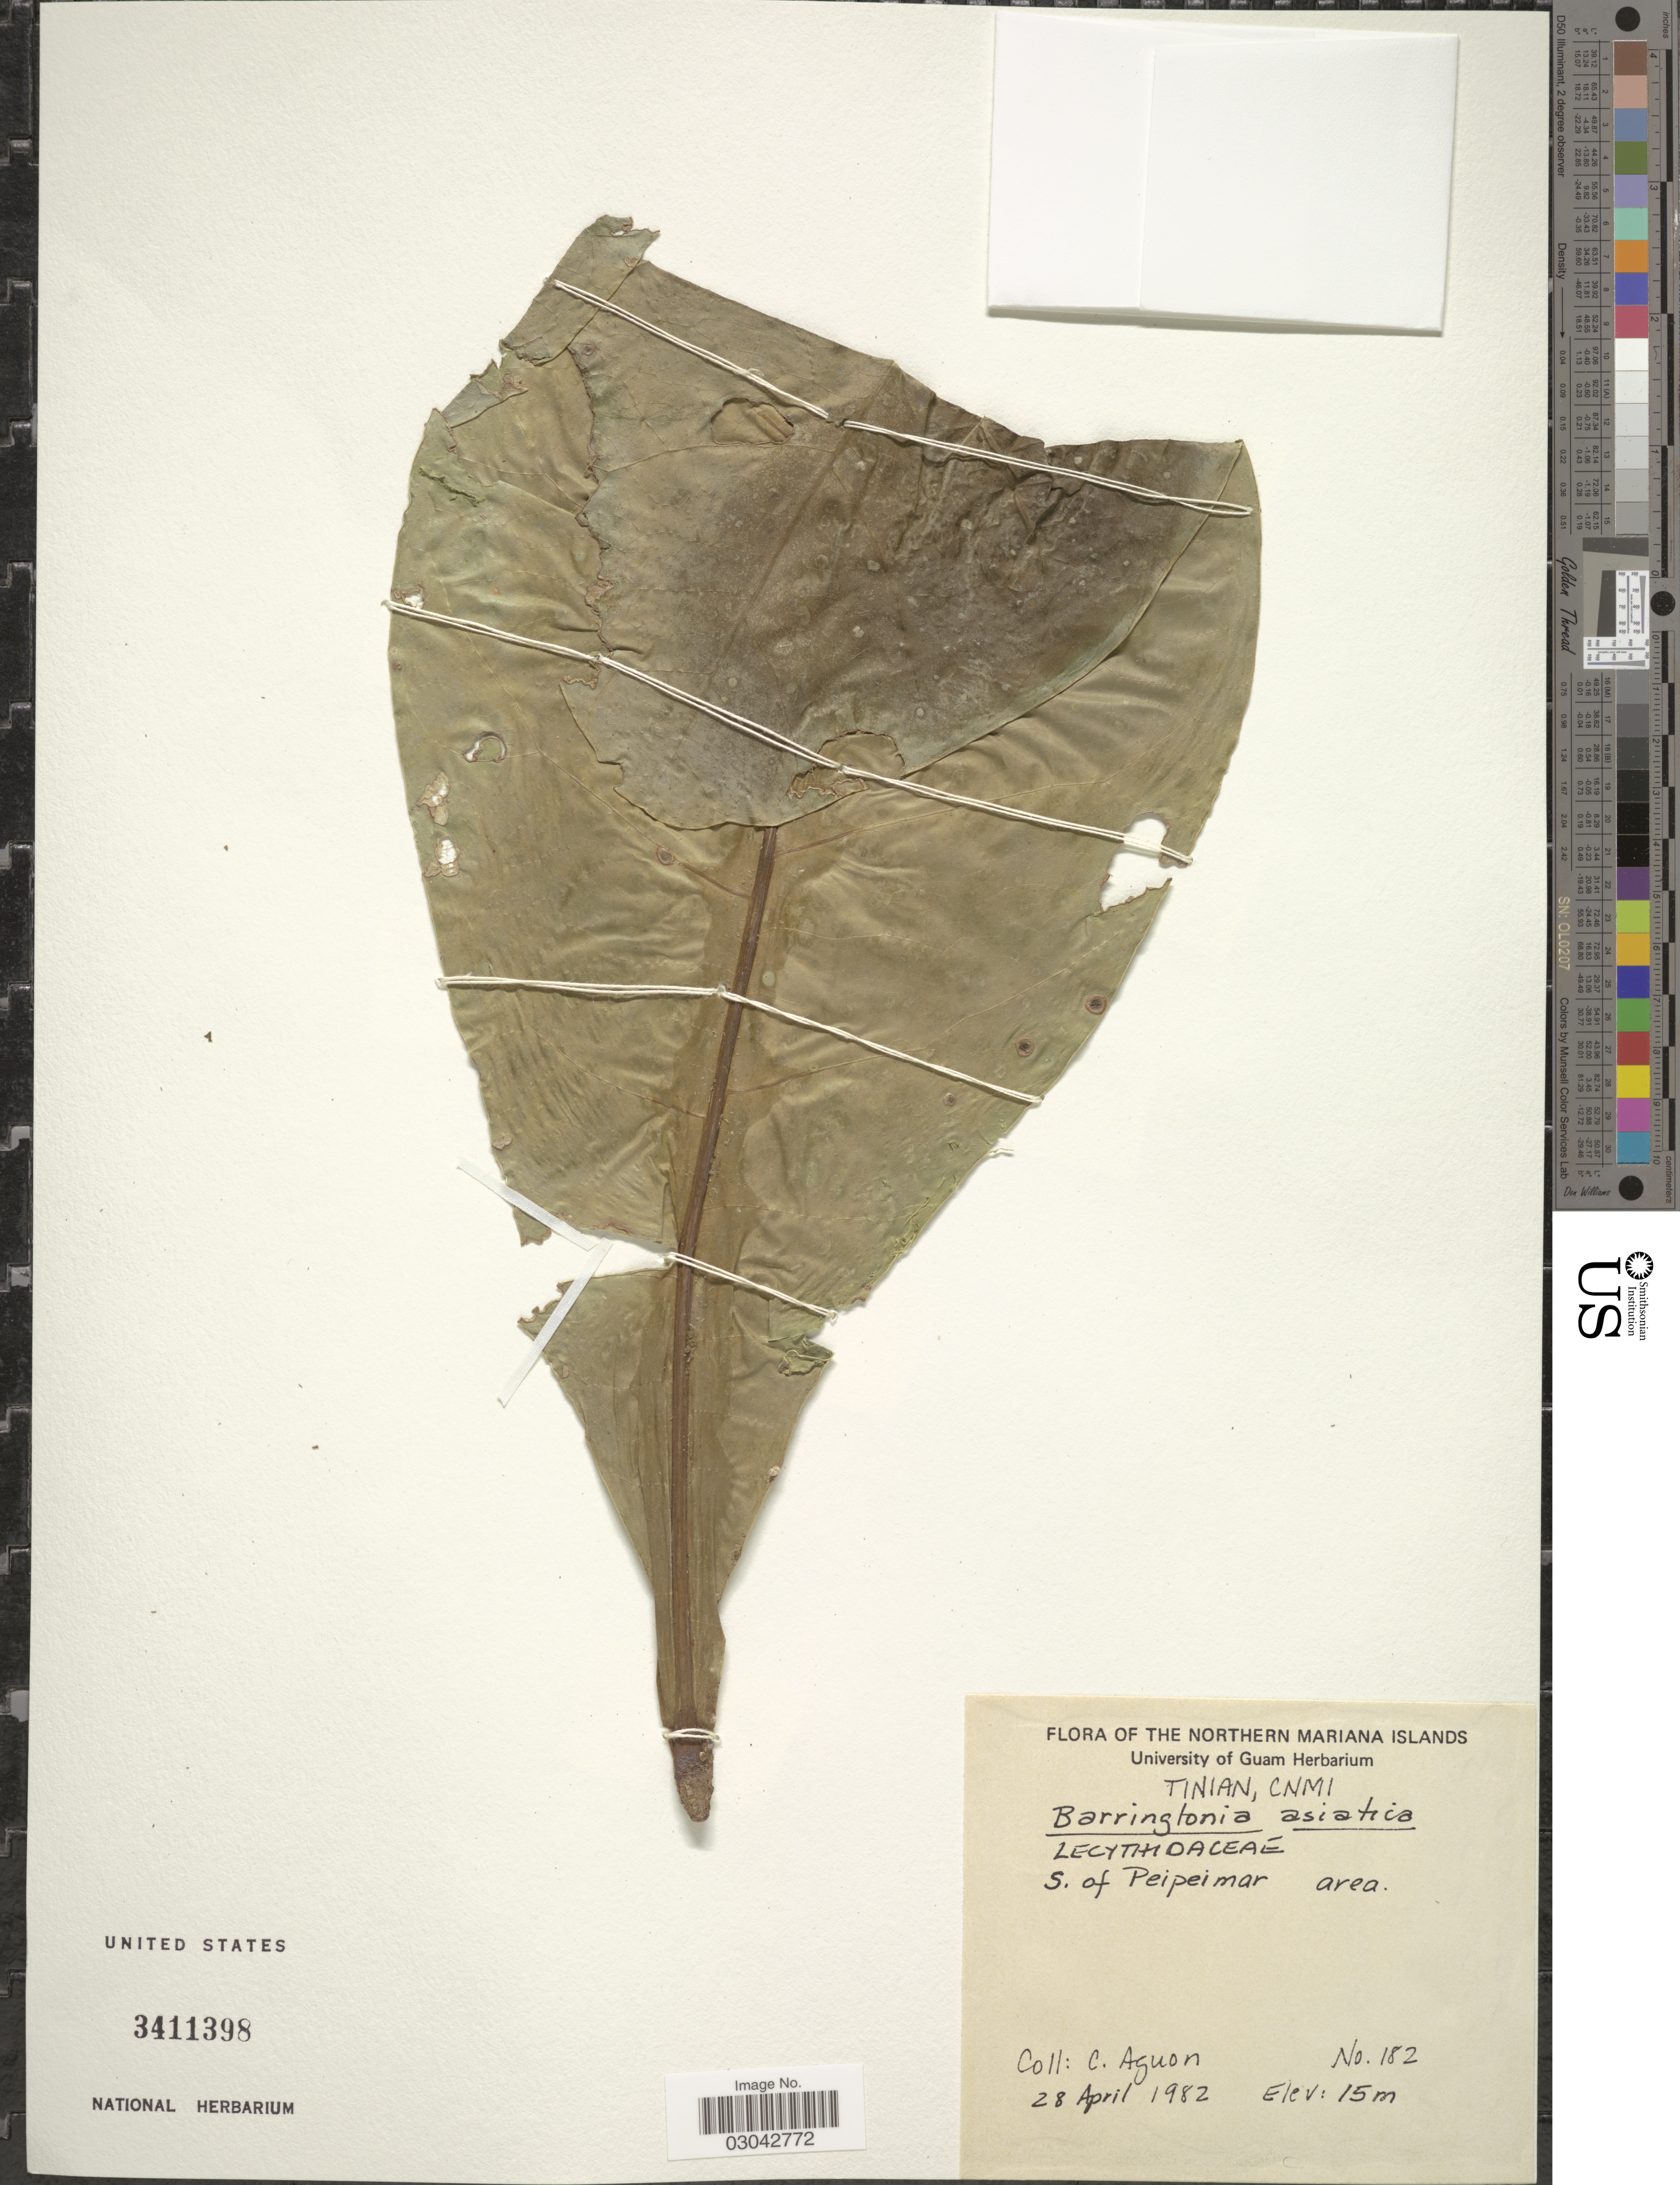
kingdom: Plantae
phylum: Tracheophyta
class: Magnoliopsida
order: Ericales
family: Lecythidaceae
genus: Barringtonia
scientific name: Barringtonia asiatica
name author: (L.) Kurz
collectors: C. Aguon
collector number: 182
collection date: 1982-04-28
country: Northern Mariana Islands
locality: Northern Mariana Islands. Tinian, CNMI. S. of Peipeimar area.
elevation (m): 15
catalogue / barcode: US 3411398